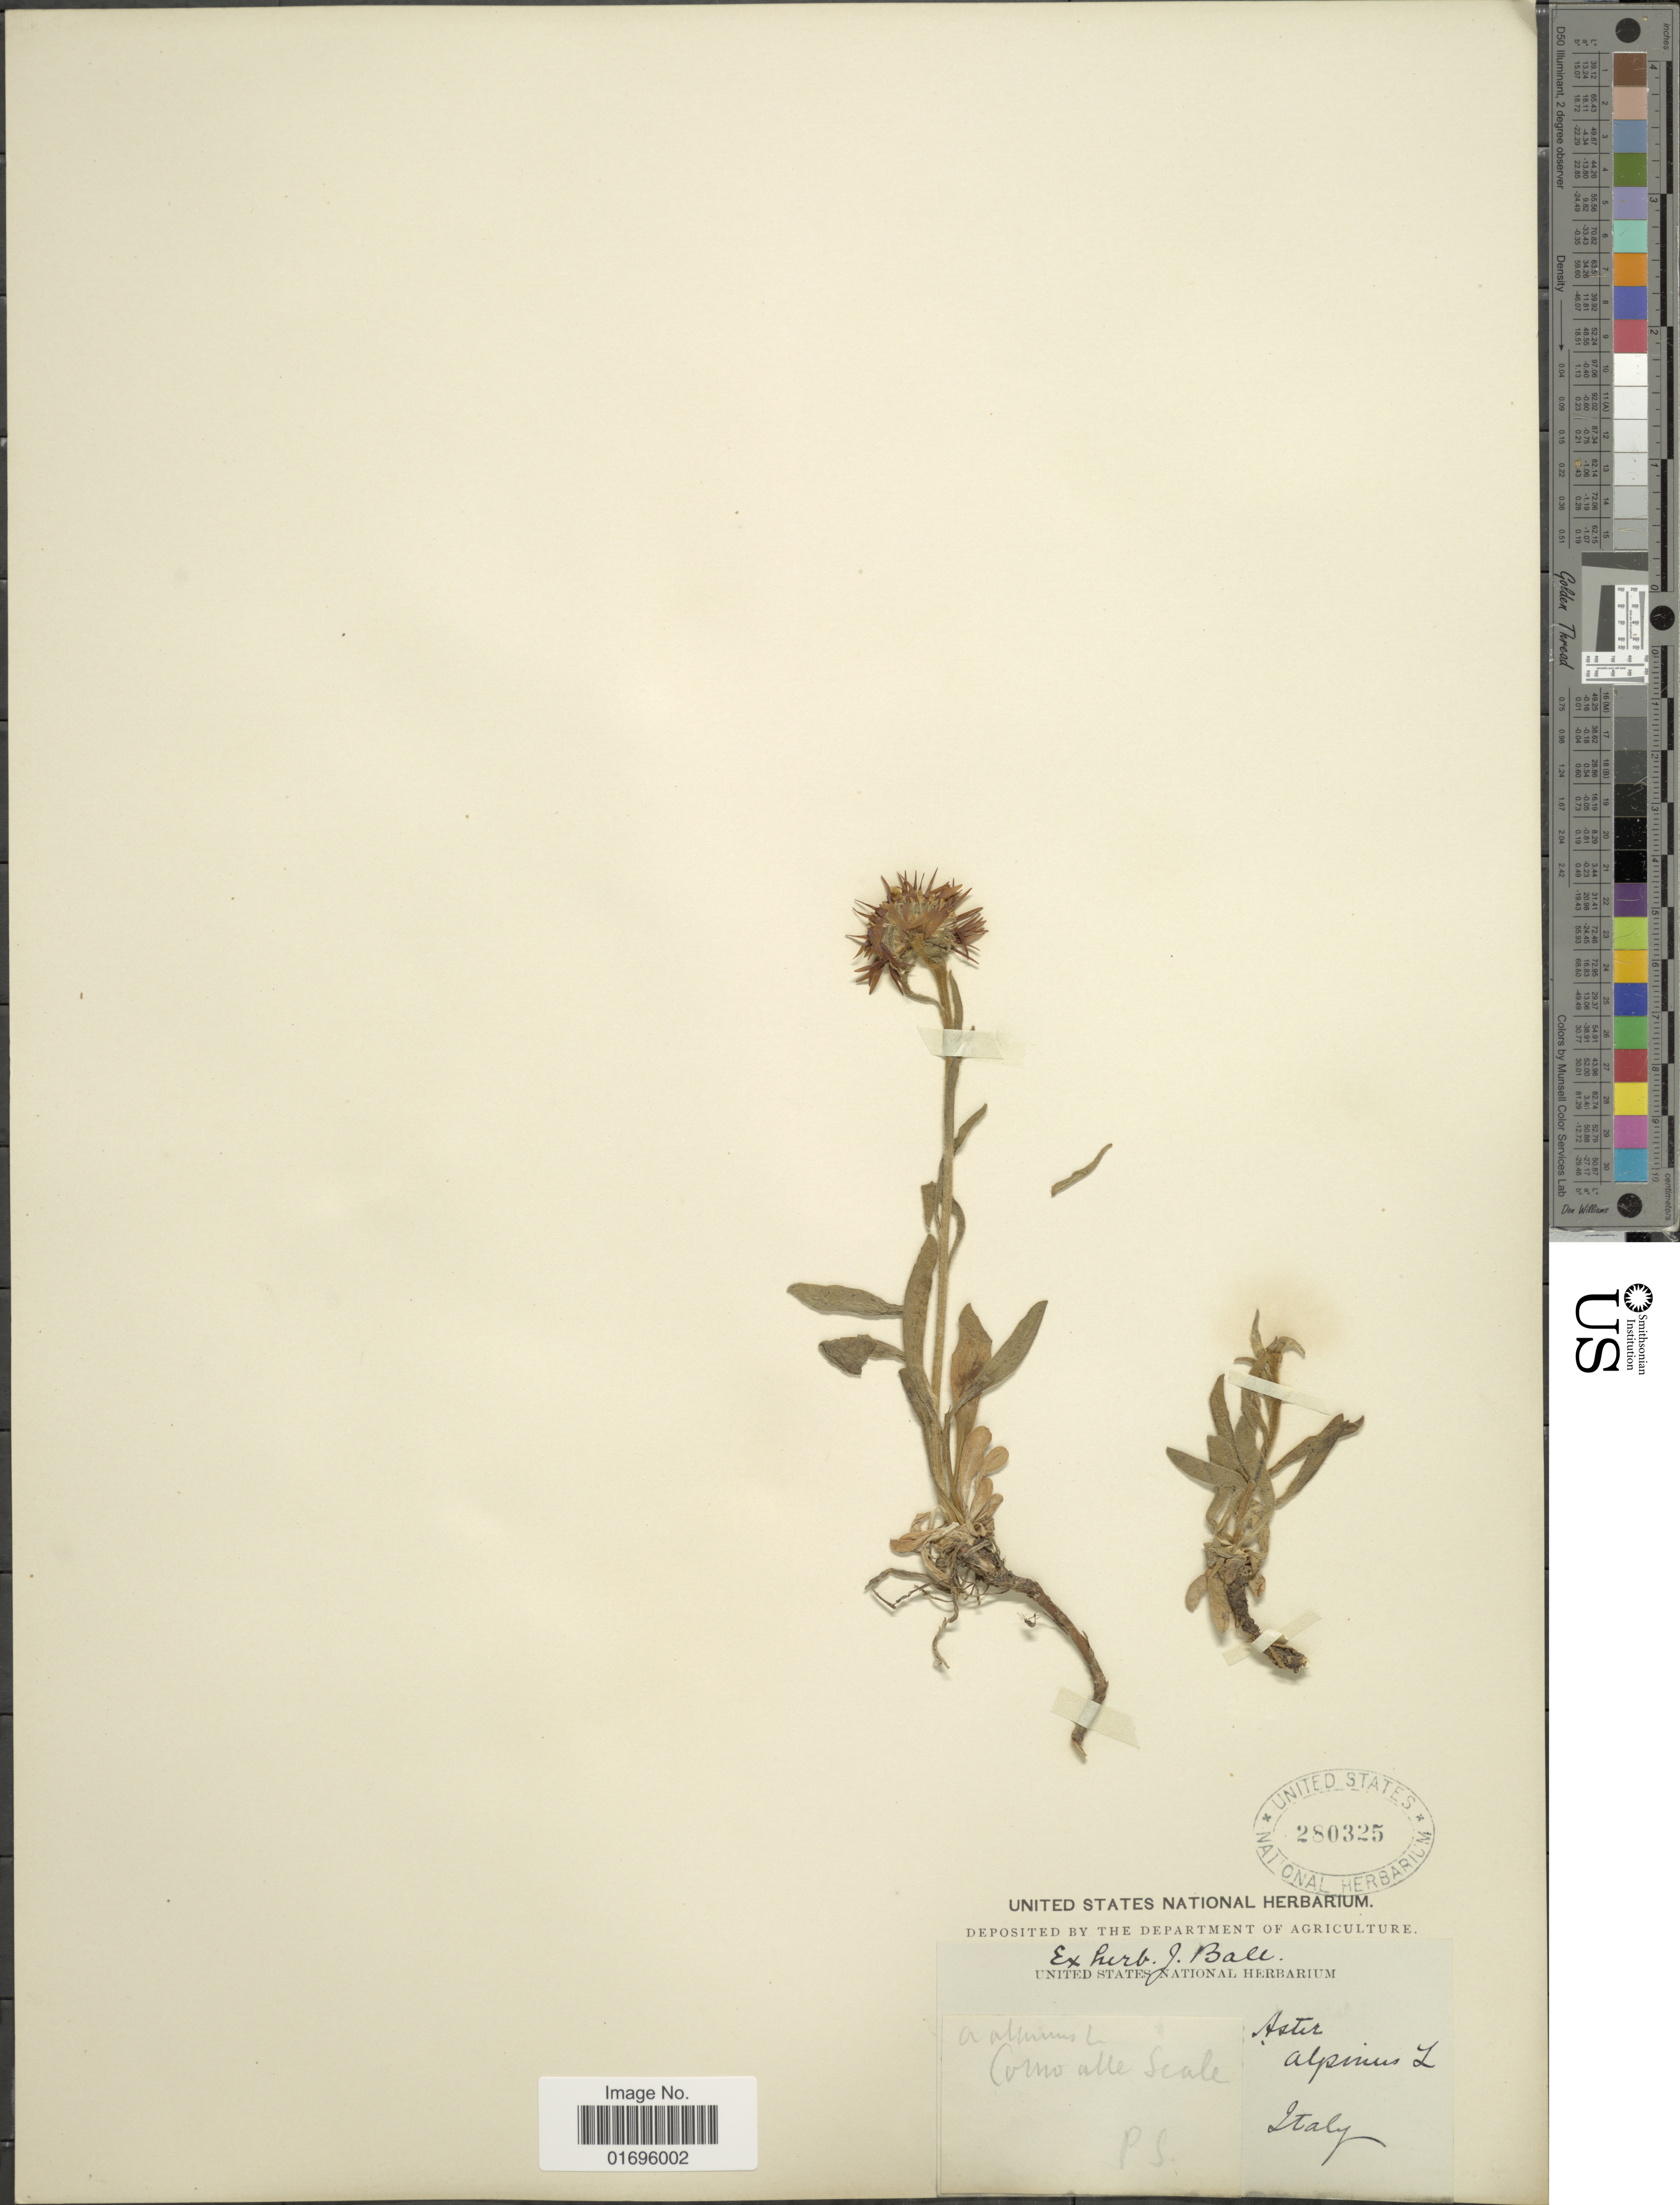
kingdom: Plantae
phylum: Tracheophyta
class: Magnoliopsida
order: Asterales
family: Asteraceae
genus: Aster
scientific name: Aster alpinus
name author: L.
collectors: ex herb. John Ball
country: Italy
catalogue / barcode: US 280325